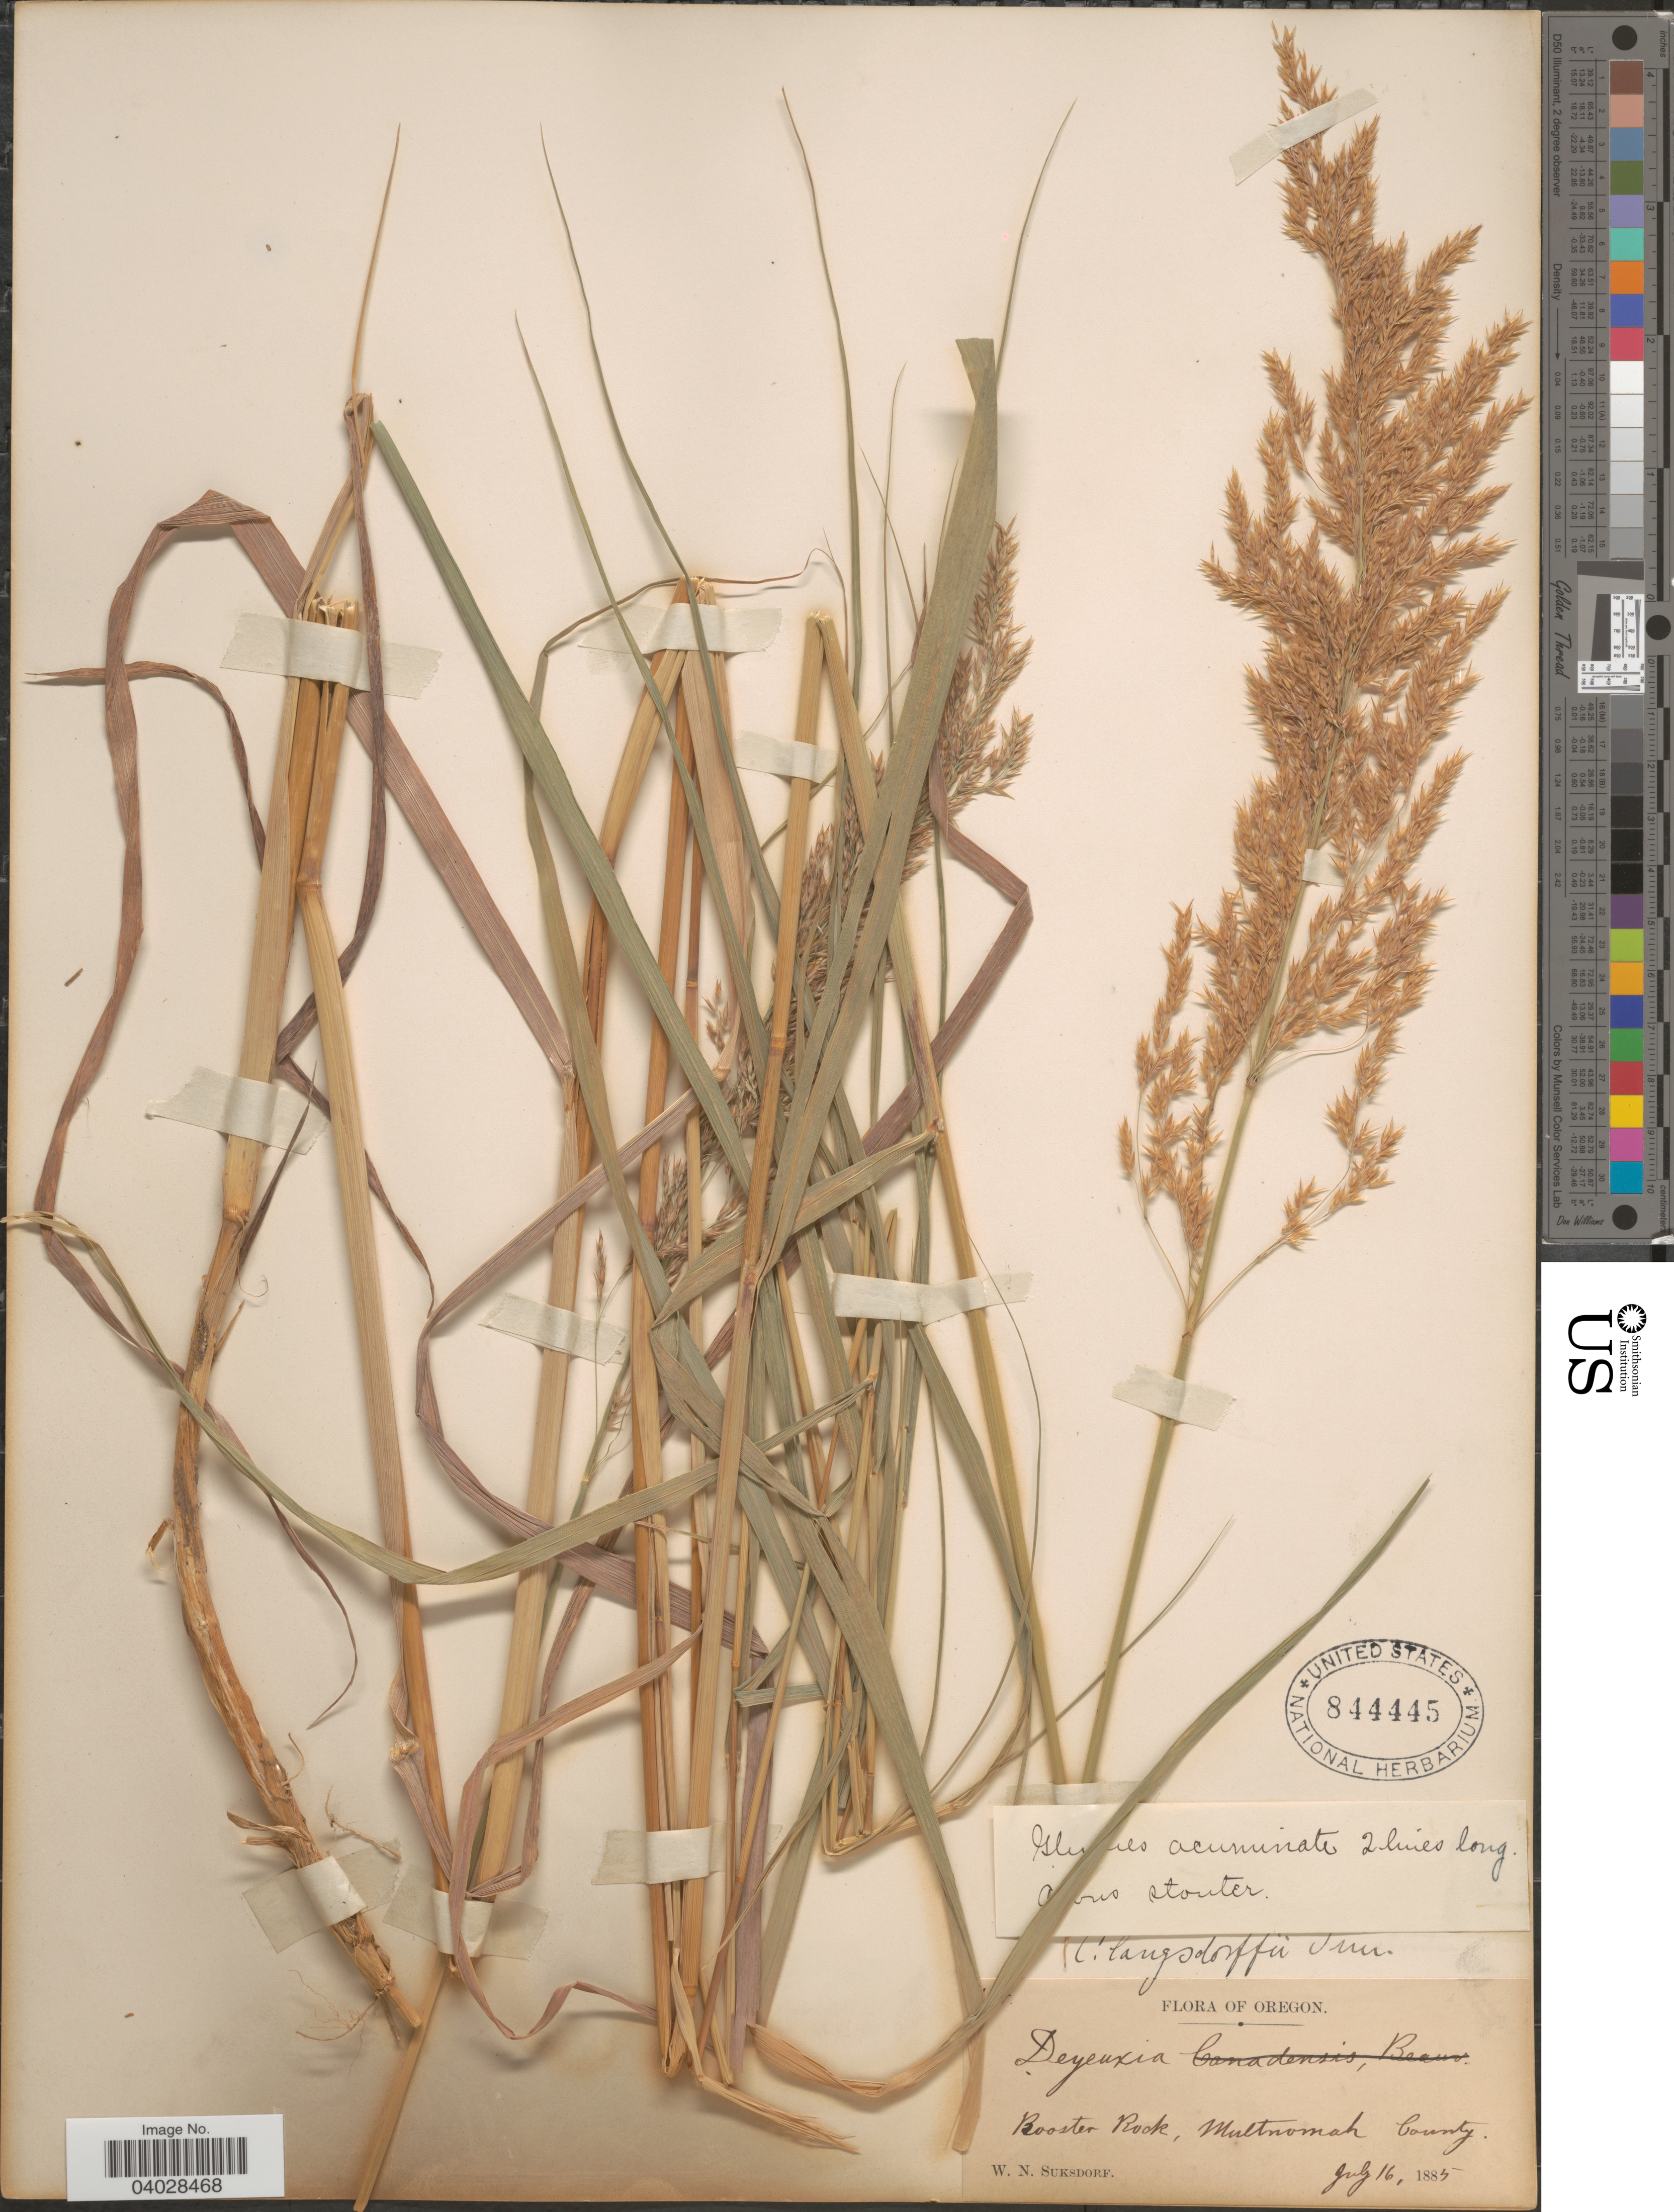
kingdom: Plantae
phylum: Tracheophyta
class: Liliopsida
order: Poales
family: Poaceae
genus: Calamagrostis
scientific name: Calamagrostis canadensis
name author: (Michx.) P. Beauv.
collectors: W. N. Suksdorf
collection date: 1885-07-16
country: United States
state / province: Oregon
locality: Booster Rock, Multnomah County.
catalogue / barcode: US 844445